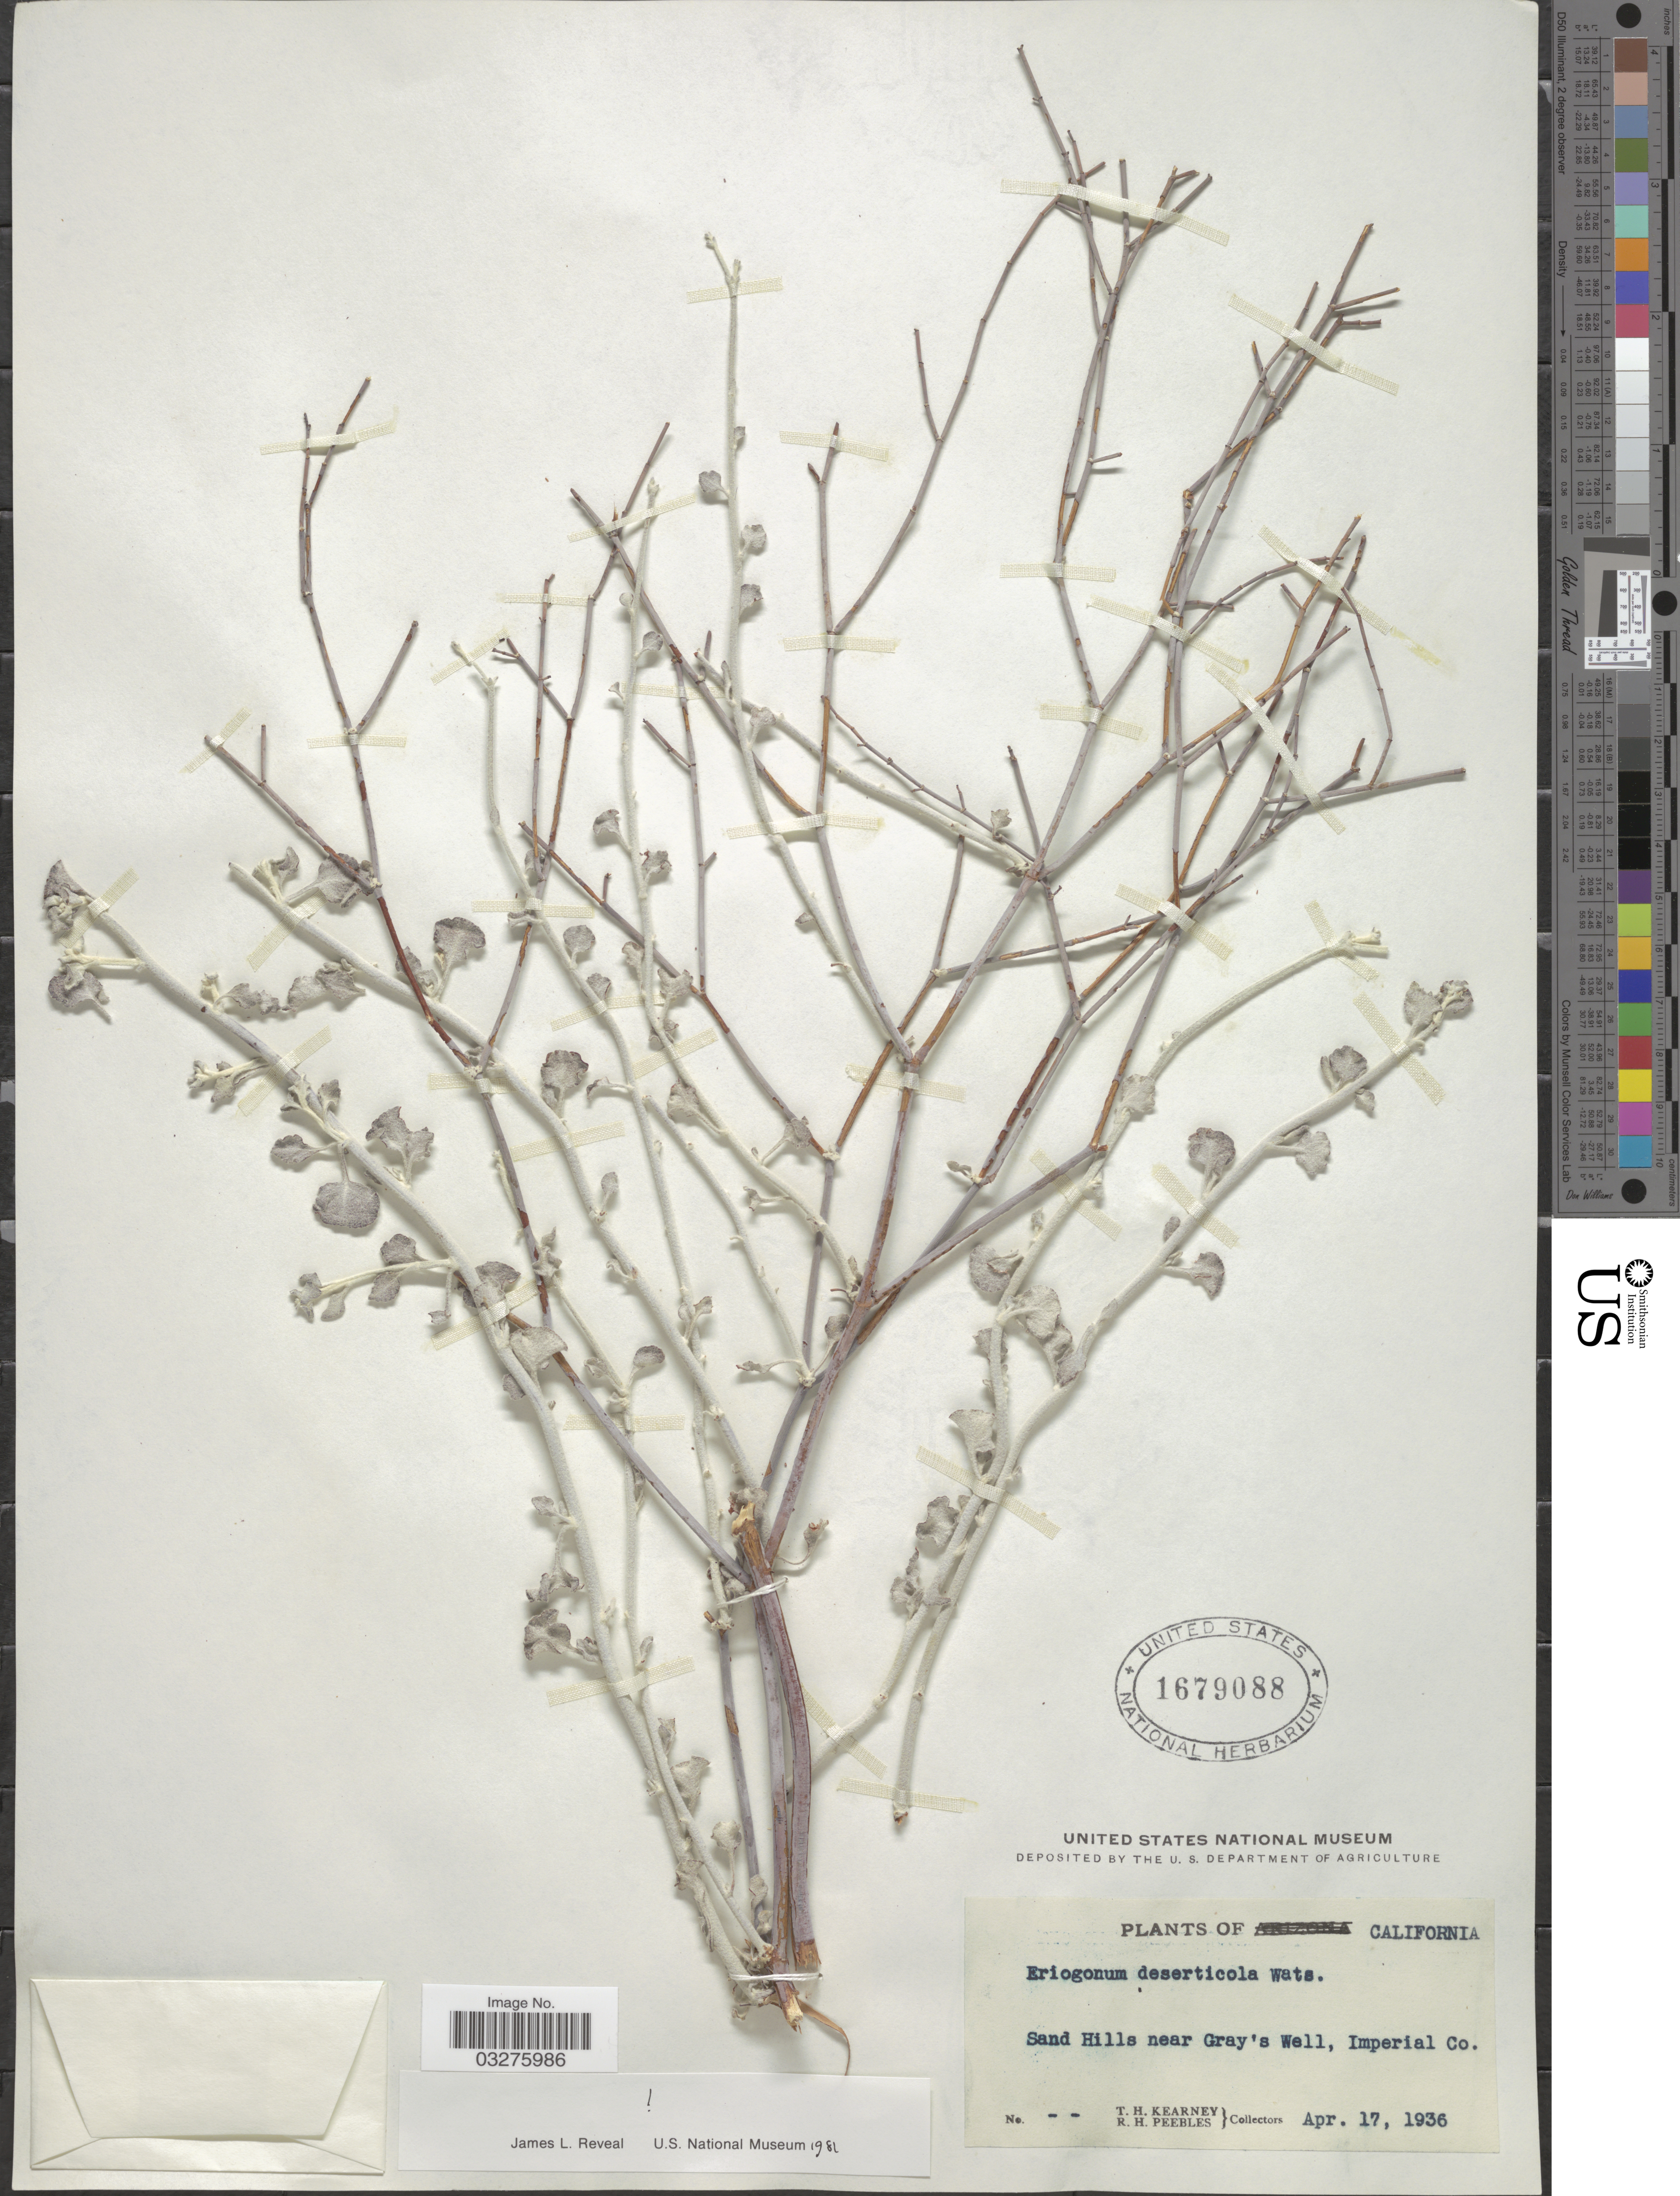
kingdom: Plantae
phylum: Tracheophyta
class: Magnoliopsida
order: Caryophyllales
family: Polygonaceae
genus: Eriogonum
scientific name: Eriogonum deserticola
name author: S. Watson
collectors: T. H. Kearney & R. H. Peebles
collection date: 1936-04-17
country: United States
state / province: California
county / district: Imperial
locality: Sand Hills near Gray's Well, Imperial Co.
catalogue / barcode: US 1679088